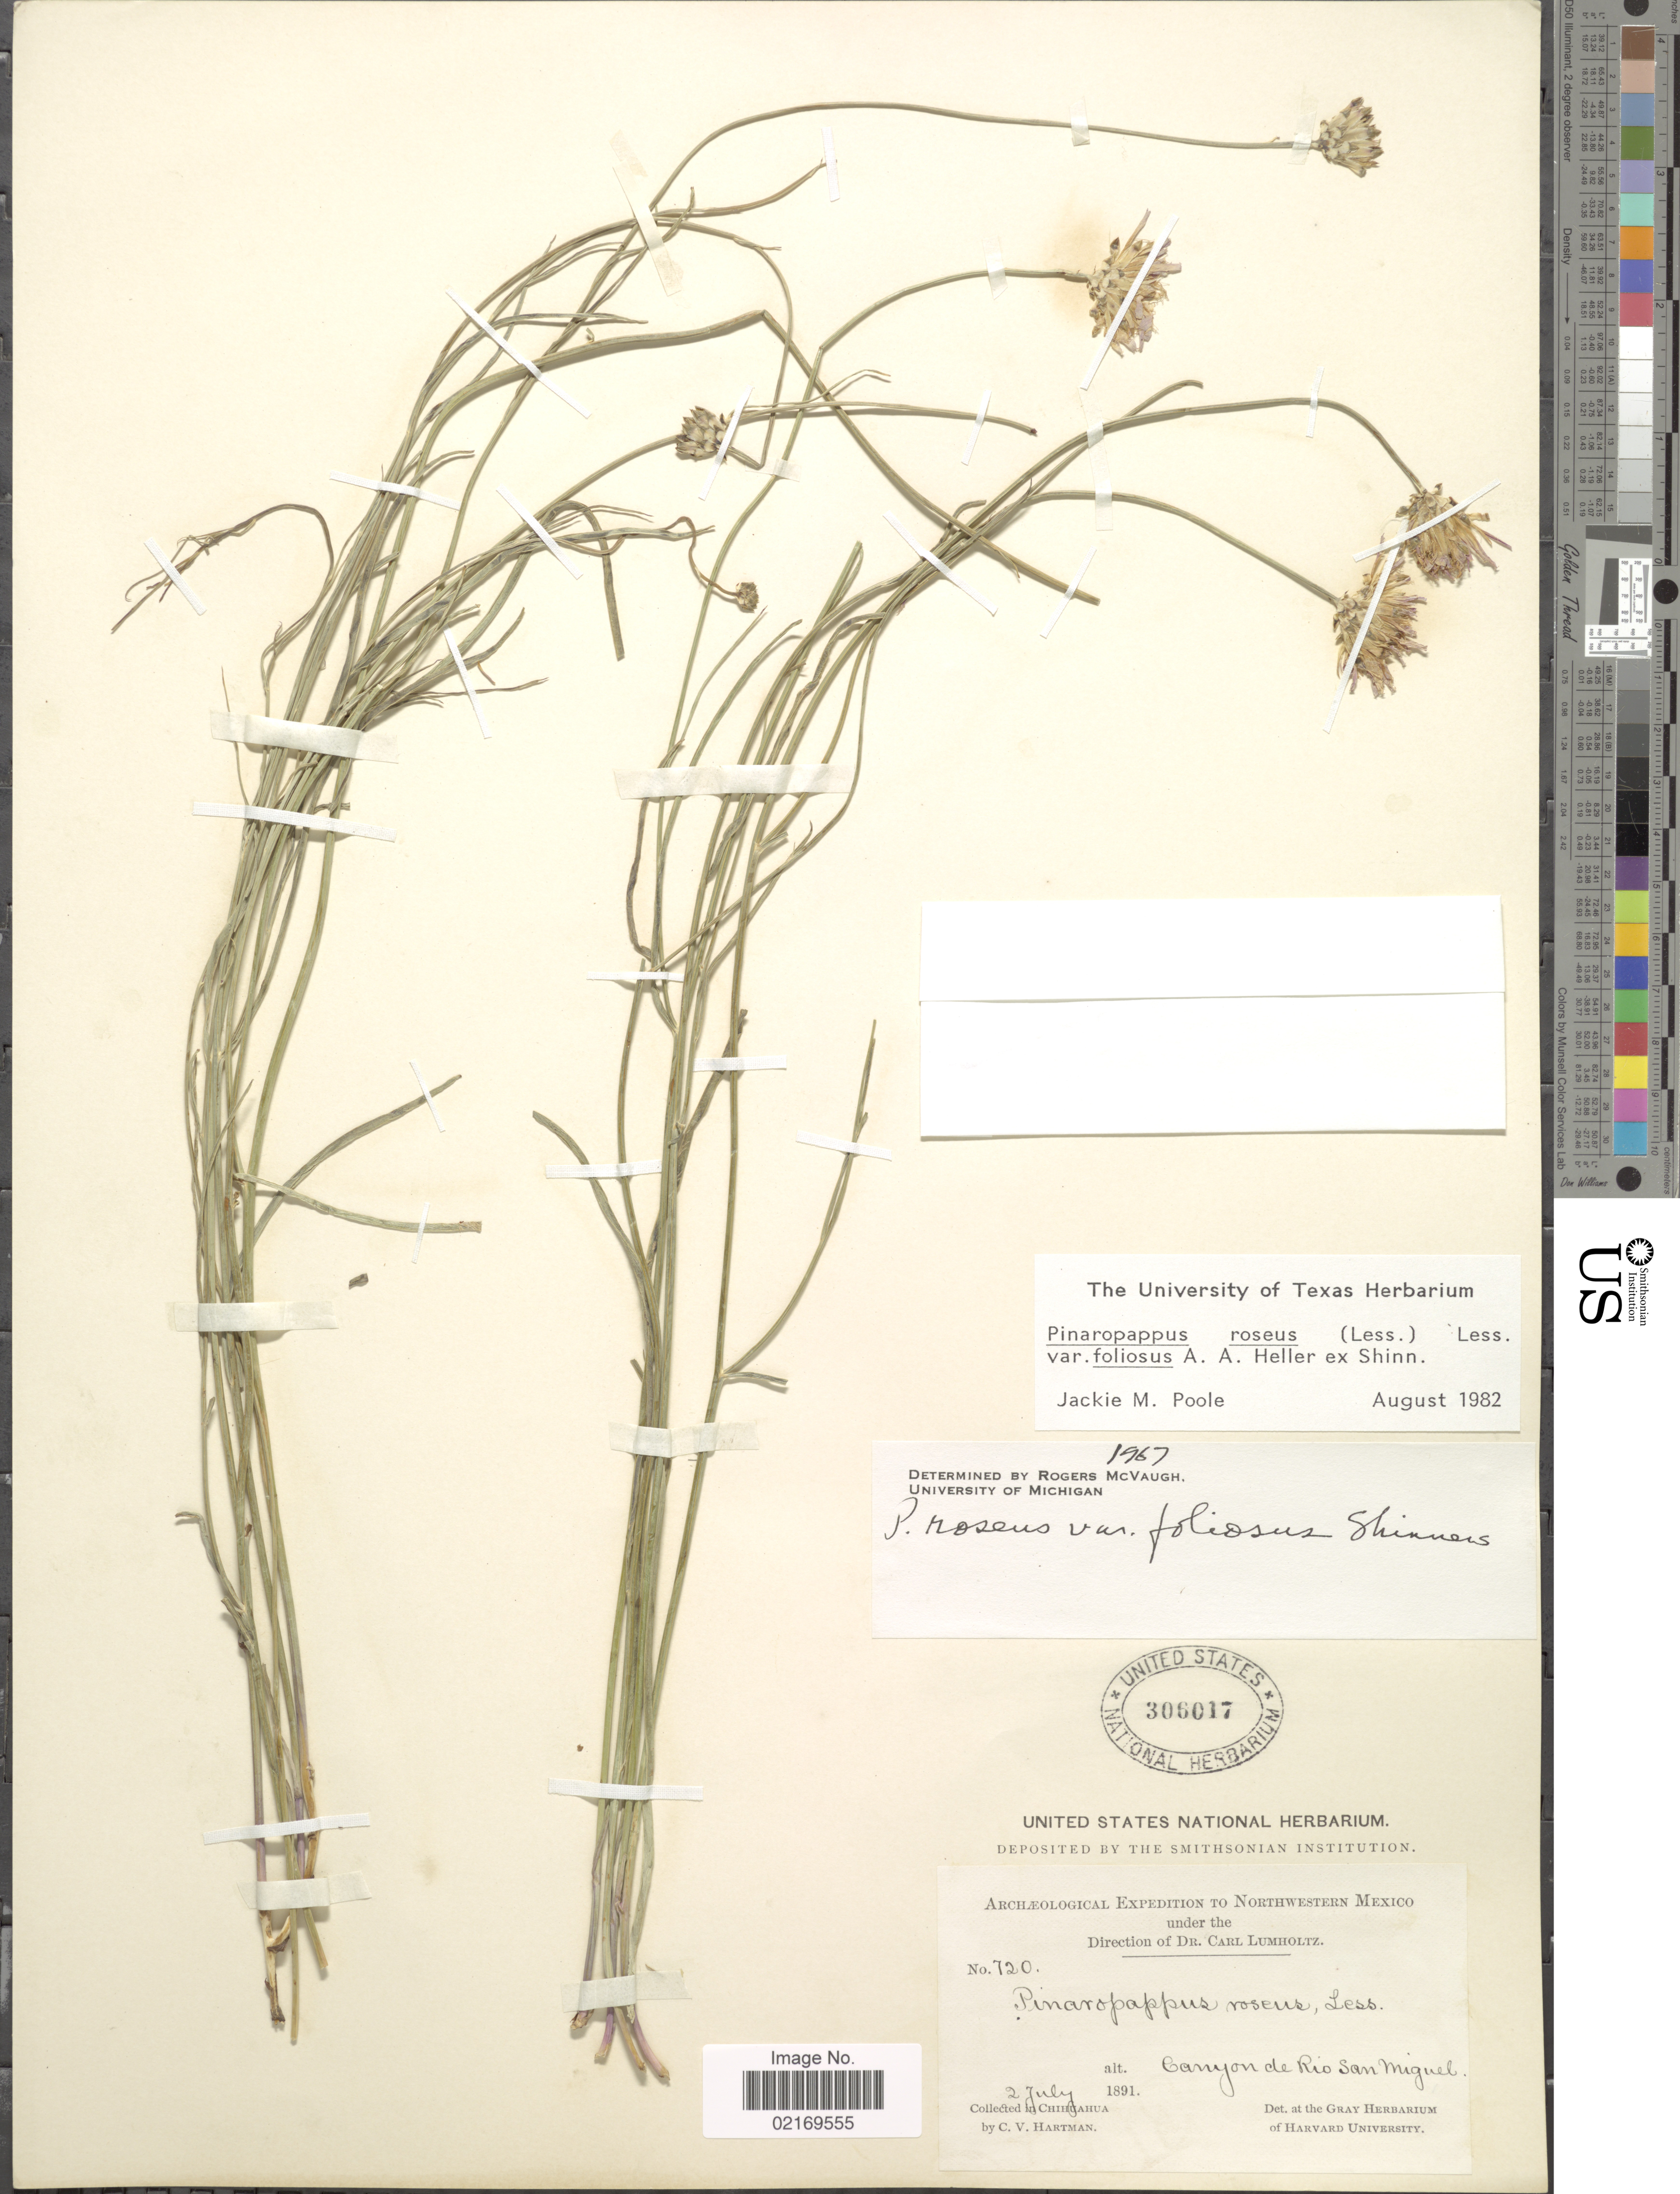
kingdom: Plantae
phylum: Tracheophyta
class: Magnoliopsida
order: Asterales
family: Asteraceae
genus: Pinaropappus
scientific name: Pinaropappus roseus var. foliosus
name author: Shinners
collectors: C. V. Hartman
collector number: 720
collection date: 1891-07-02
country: Mexico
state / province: Chihuahua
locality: Canyon de Rio San Miguel.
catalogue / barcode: US 306017